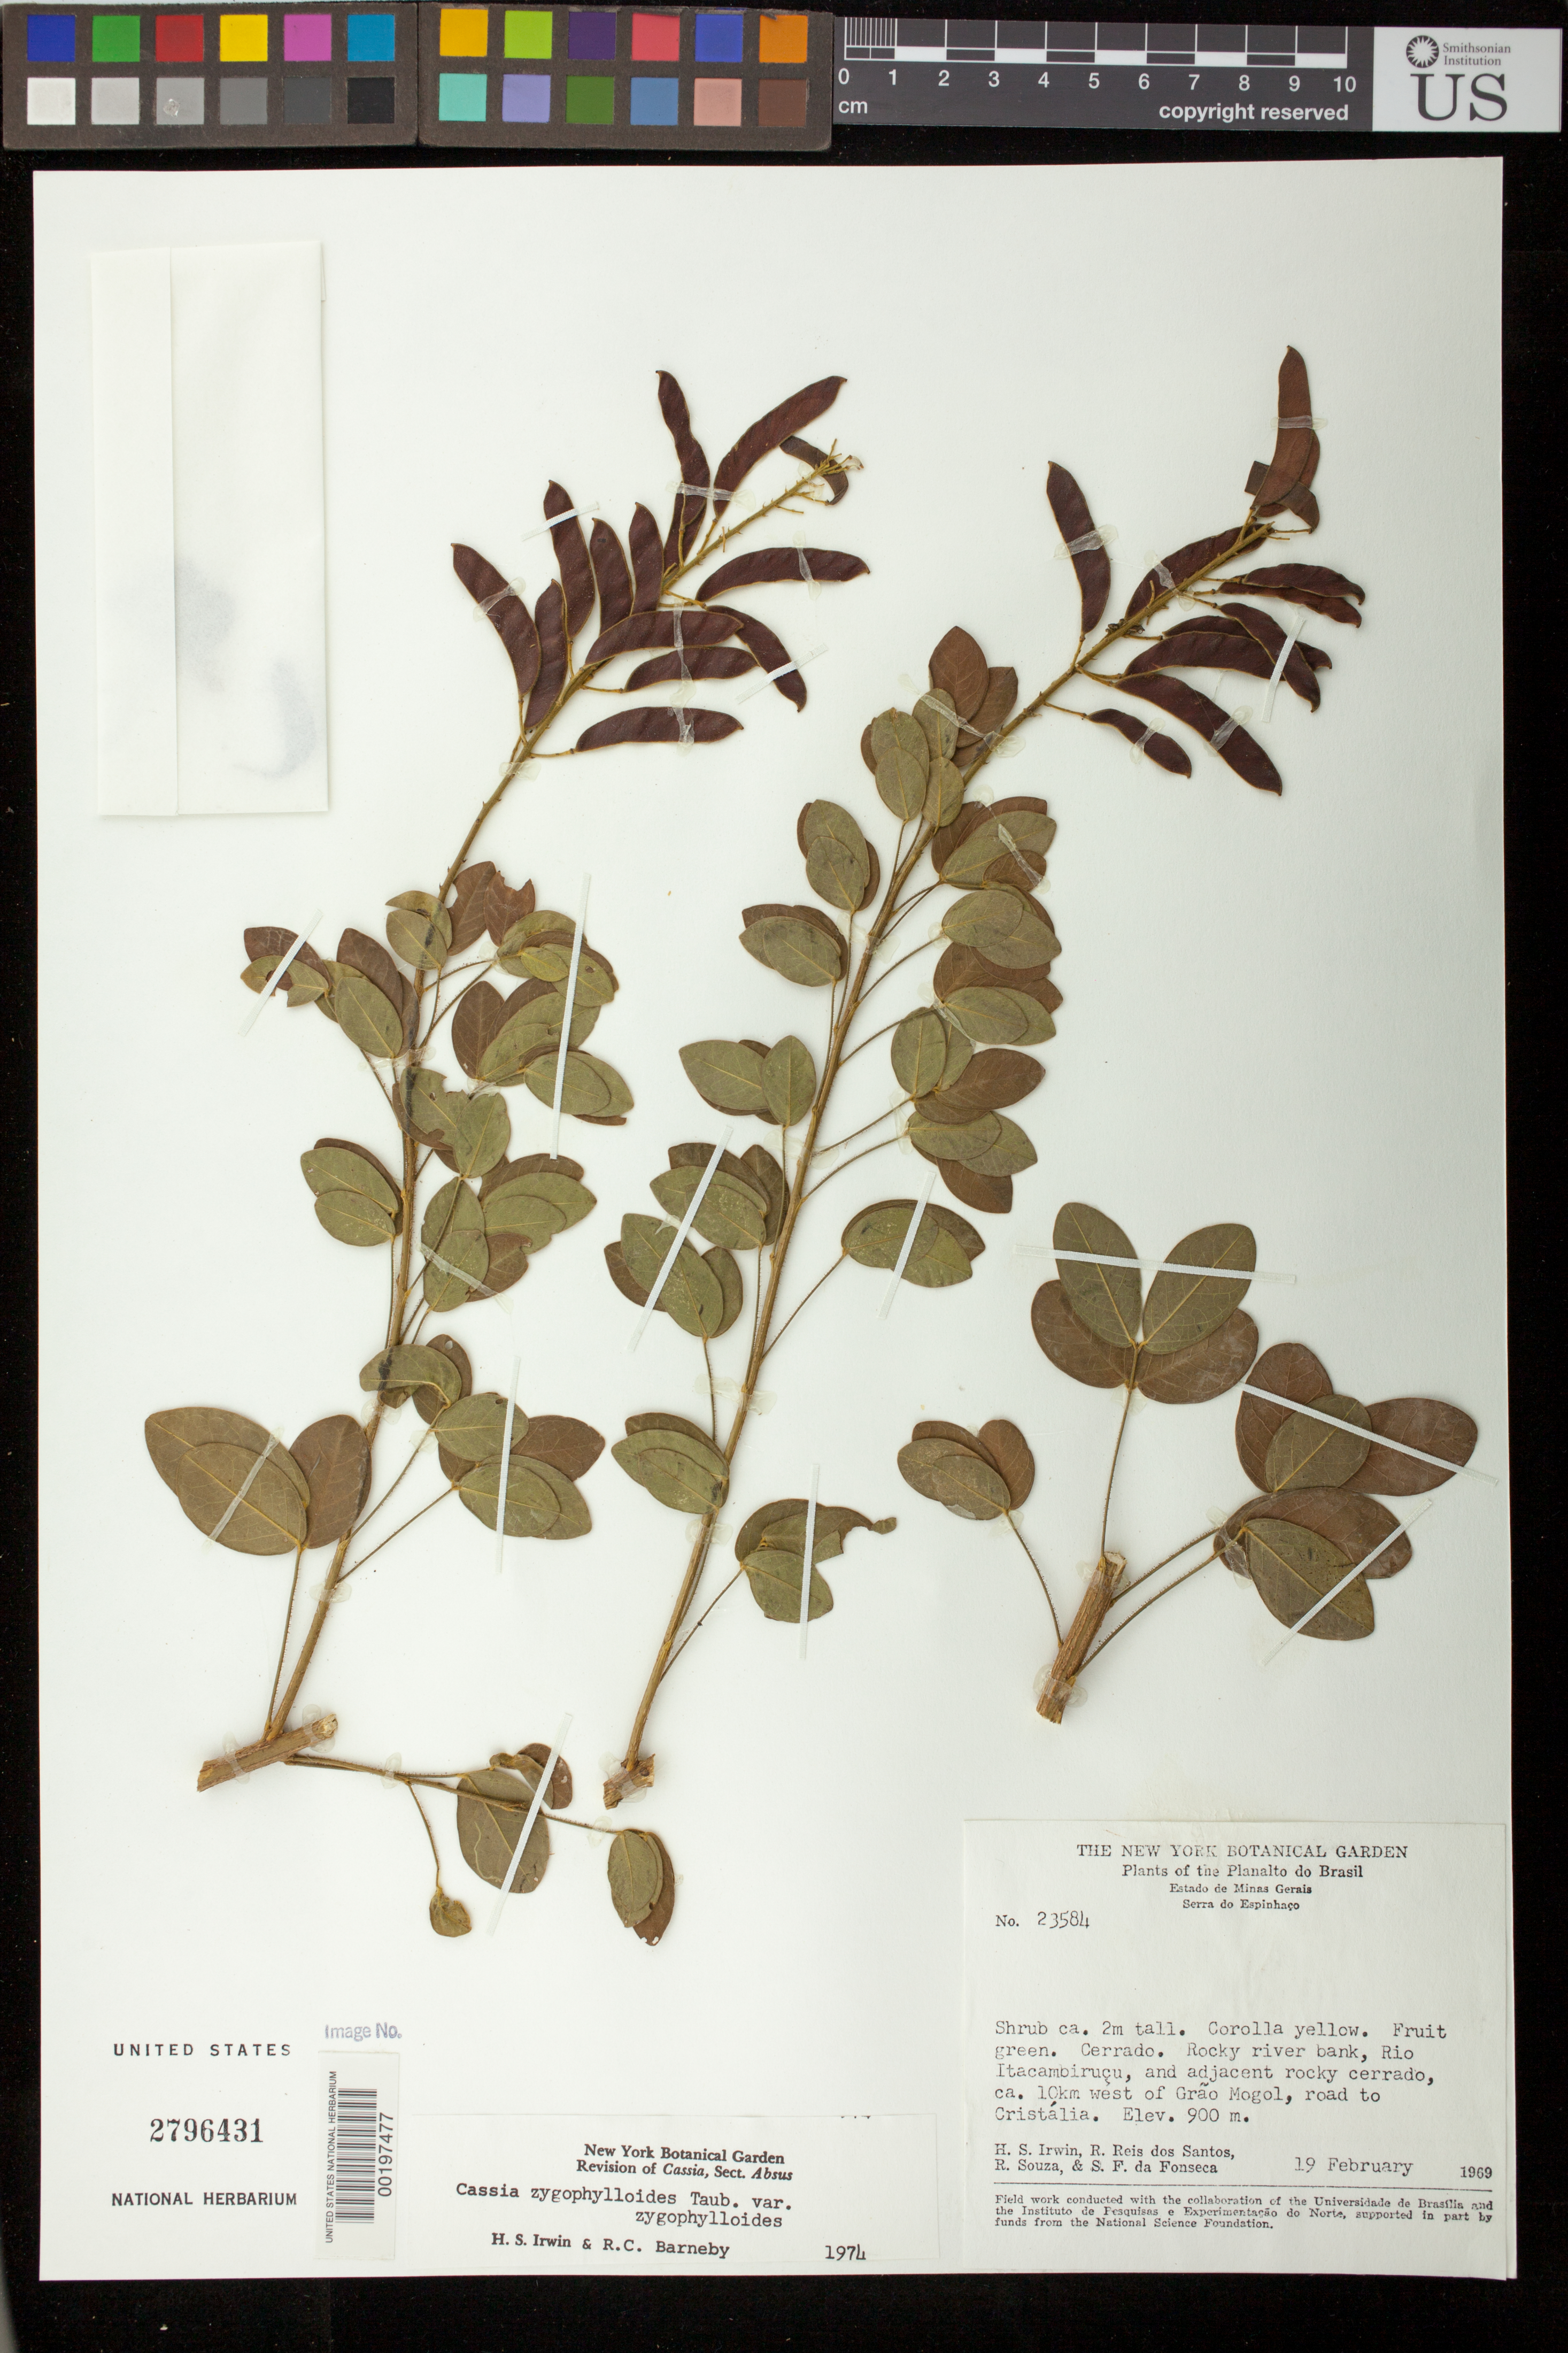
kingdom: Plantae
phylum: Tracheophyta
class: Magnoliopsida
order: Fabales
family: Fabaceae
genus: Chamaecrista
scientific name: Chamaecrista zygophylloides var. zygophylloides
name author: (Taub.) H.S. Irwin & Barneby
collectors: H. Irwin, R. G. P. Santos, R. Souza & S. F. Fonsêca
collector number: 23584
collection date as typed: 19 Feb 1969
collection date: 1969-02-19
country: Brazil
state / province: Minas Gerais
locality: Rio Itacambirucu; ca. 10 km west of Grao Mogol, road to Cristália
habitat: Cerrado, rocky river bank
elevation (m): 900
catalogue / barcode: US 2796431